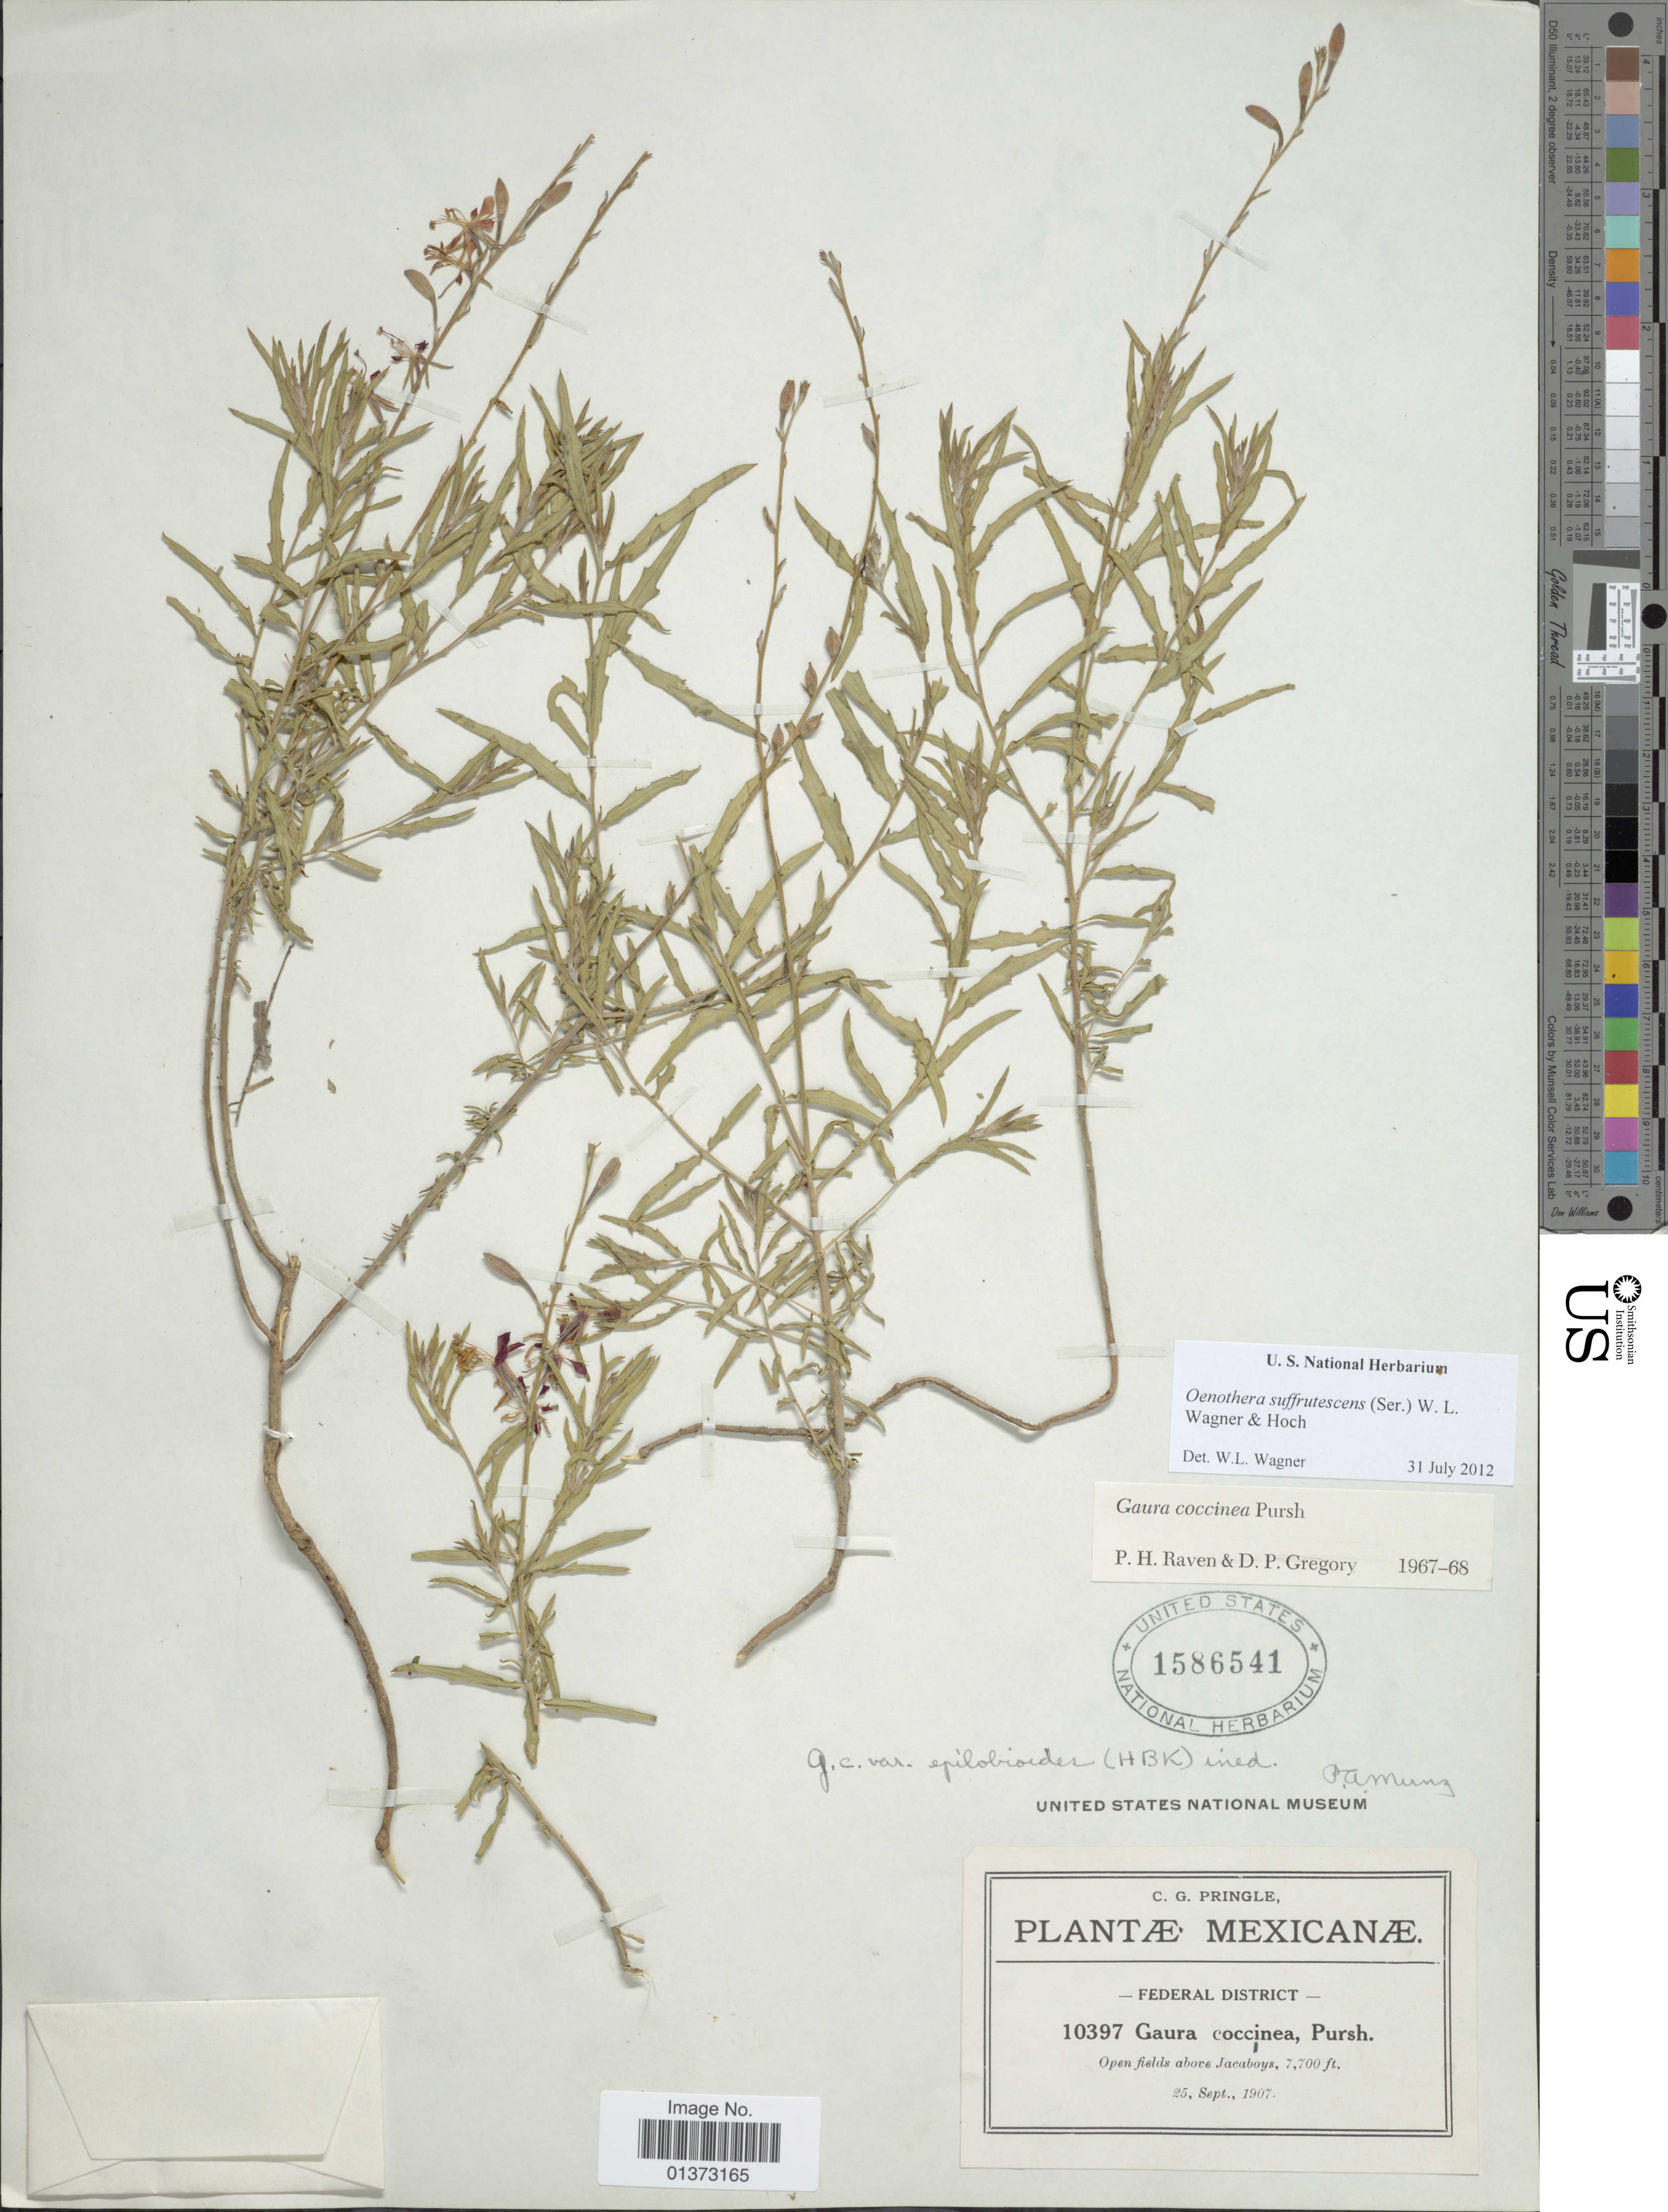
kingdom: Plantae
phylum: Tracheophyta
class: Magnoliopsida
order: Myrtales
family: Onagraceae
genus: Oenothera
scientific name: Oenothera suffrutescens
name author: (Ser.) W.L. Wagner & Hoch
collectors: C. G. Pringle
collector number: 10397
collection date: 1907-09-25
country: Mexico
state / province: Distrito Federal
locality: Open fields above Jacaboys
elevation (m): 2347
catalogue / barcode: US 1586541